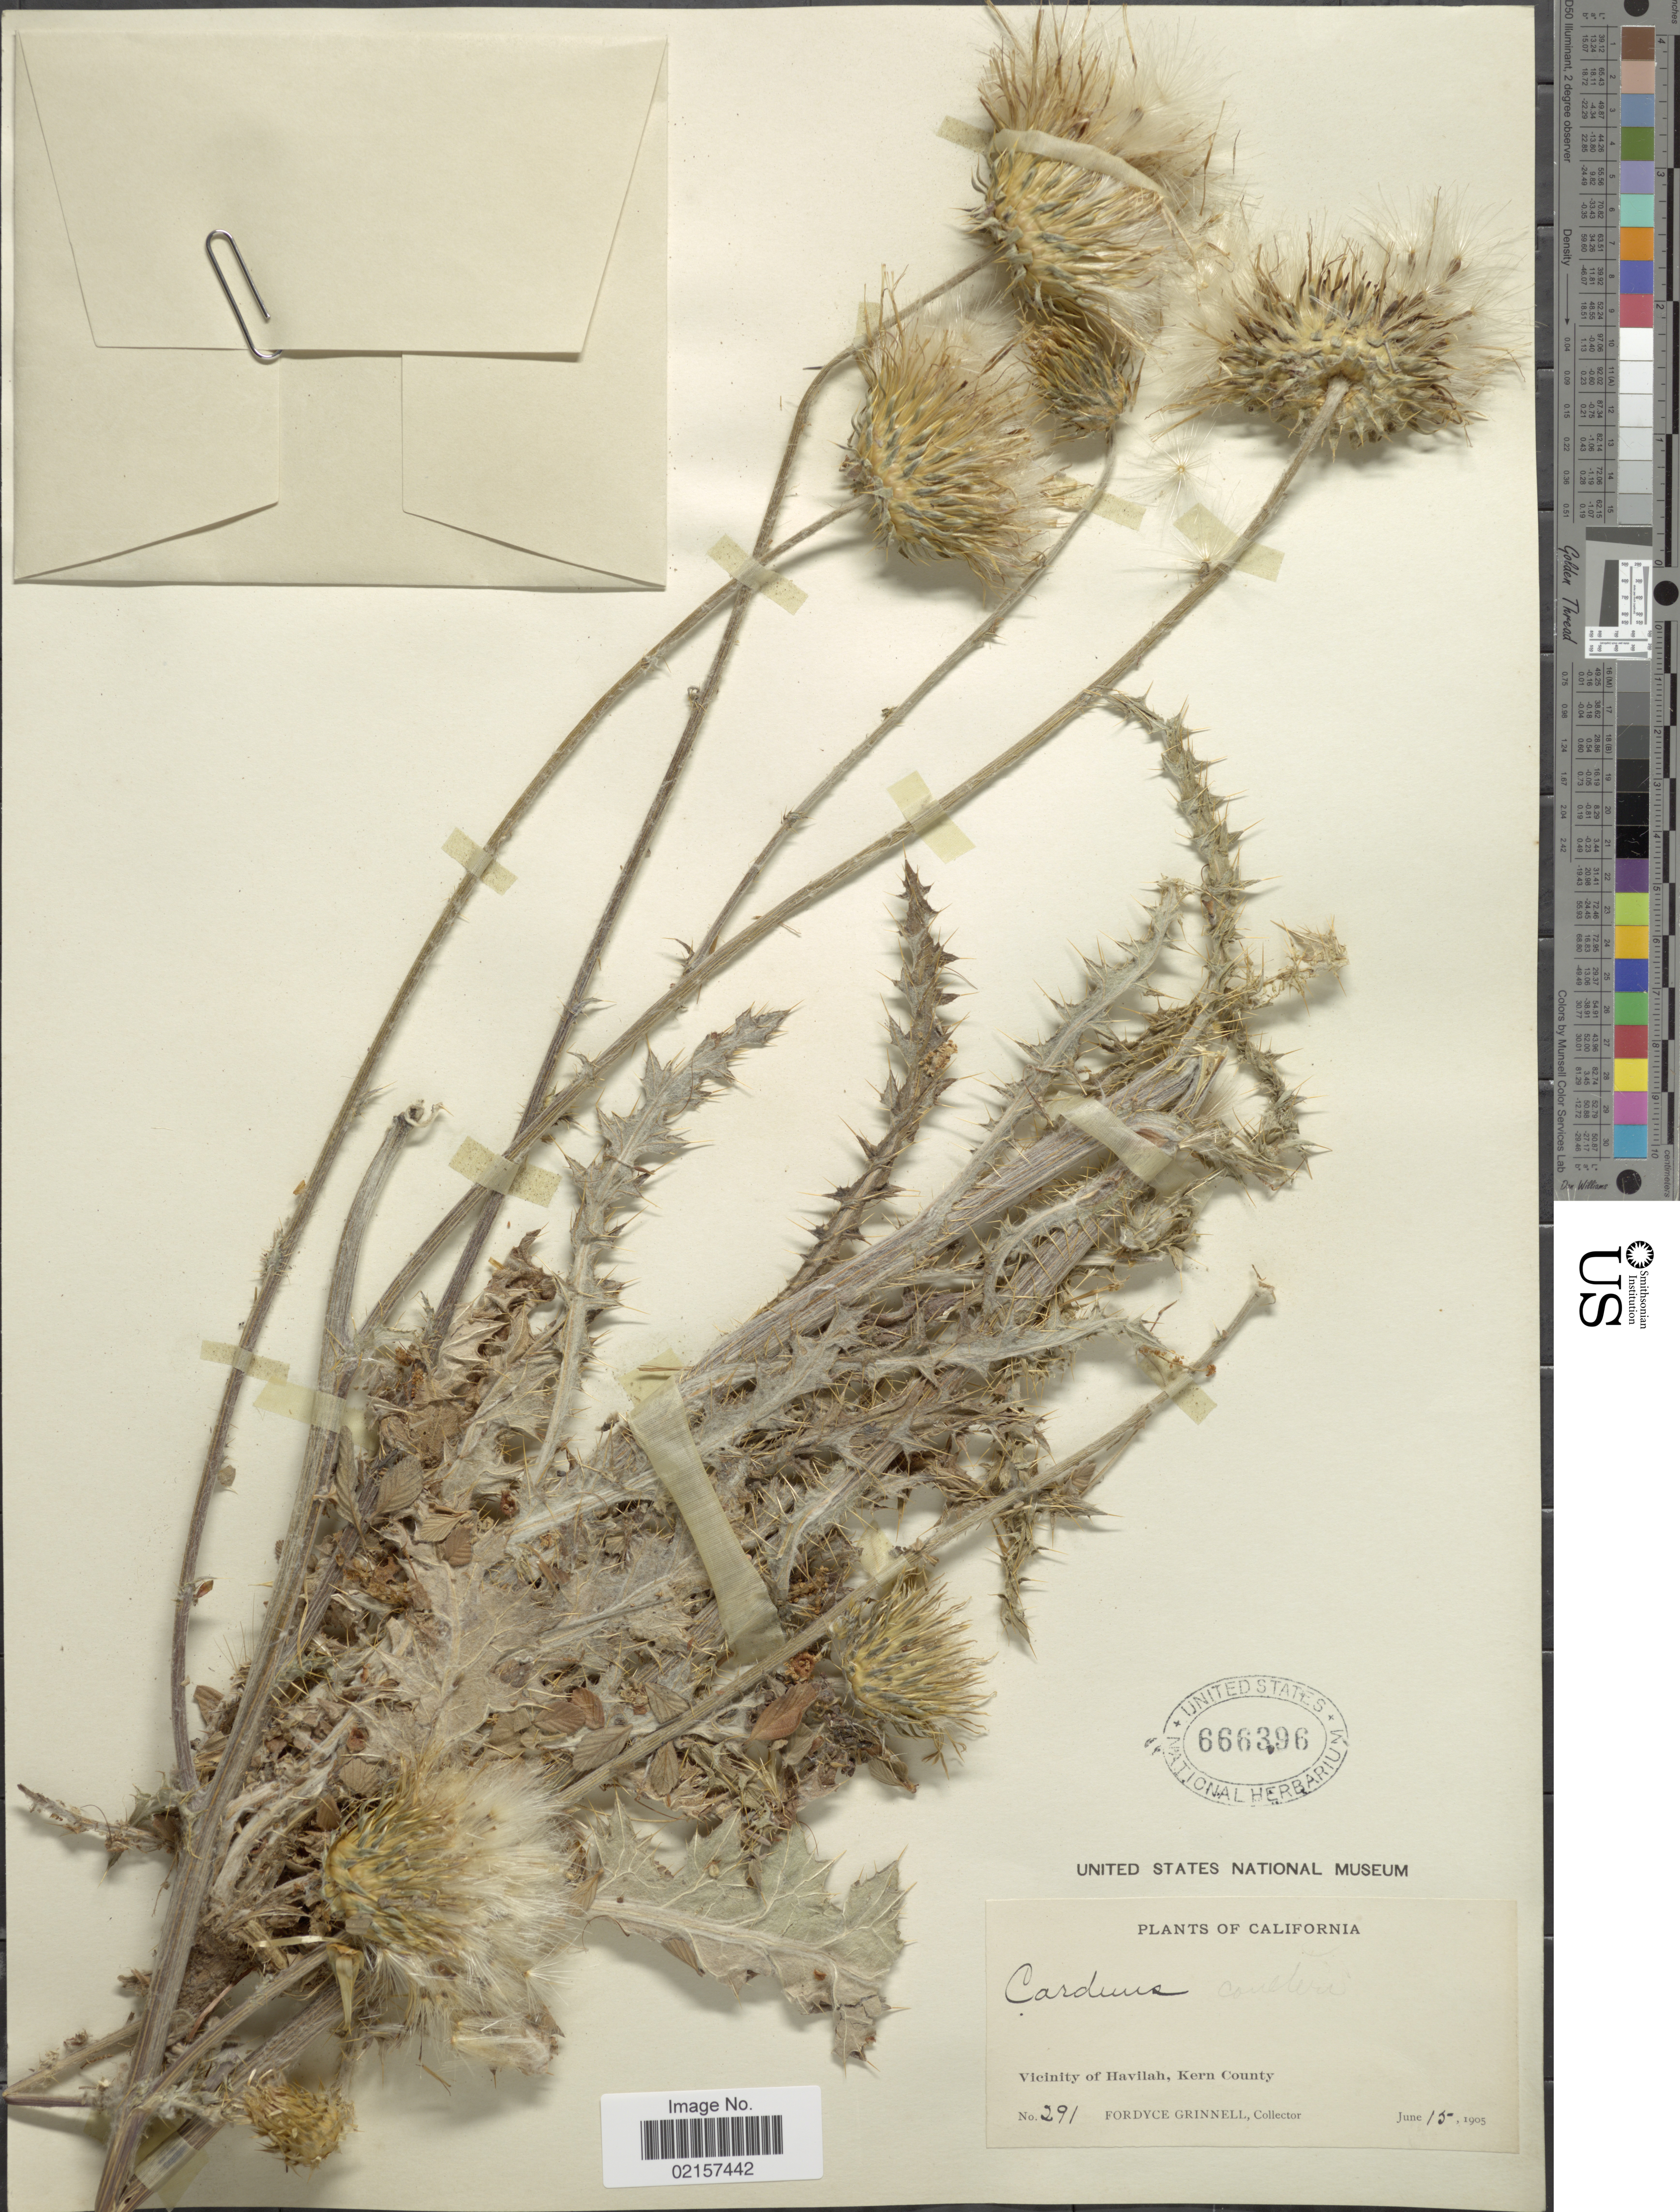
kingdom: Plantae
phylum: Tracheophyta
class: Magnoliopsida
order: Asterales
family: Asteraceae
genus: Cirsium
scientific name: Cirsium occidentale var. coulteri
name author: (Harv. & A. Gray) Jeps.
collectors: F. Grinnell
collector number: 291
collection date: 1905-06-15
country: United States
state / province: California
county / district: Kern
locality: Vicinity of Havilah, Kern County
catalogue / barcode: US 666396